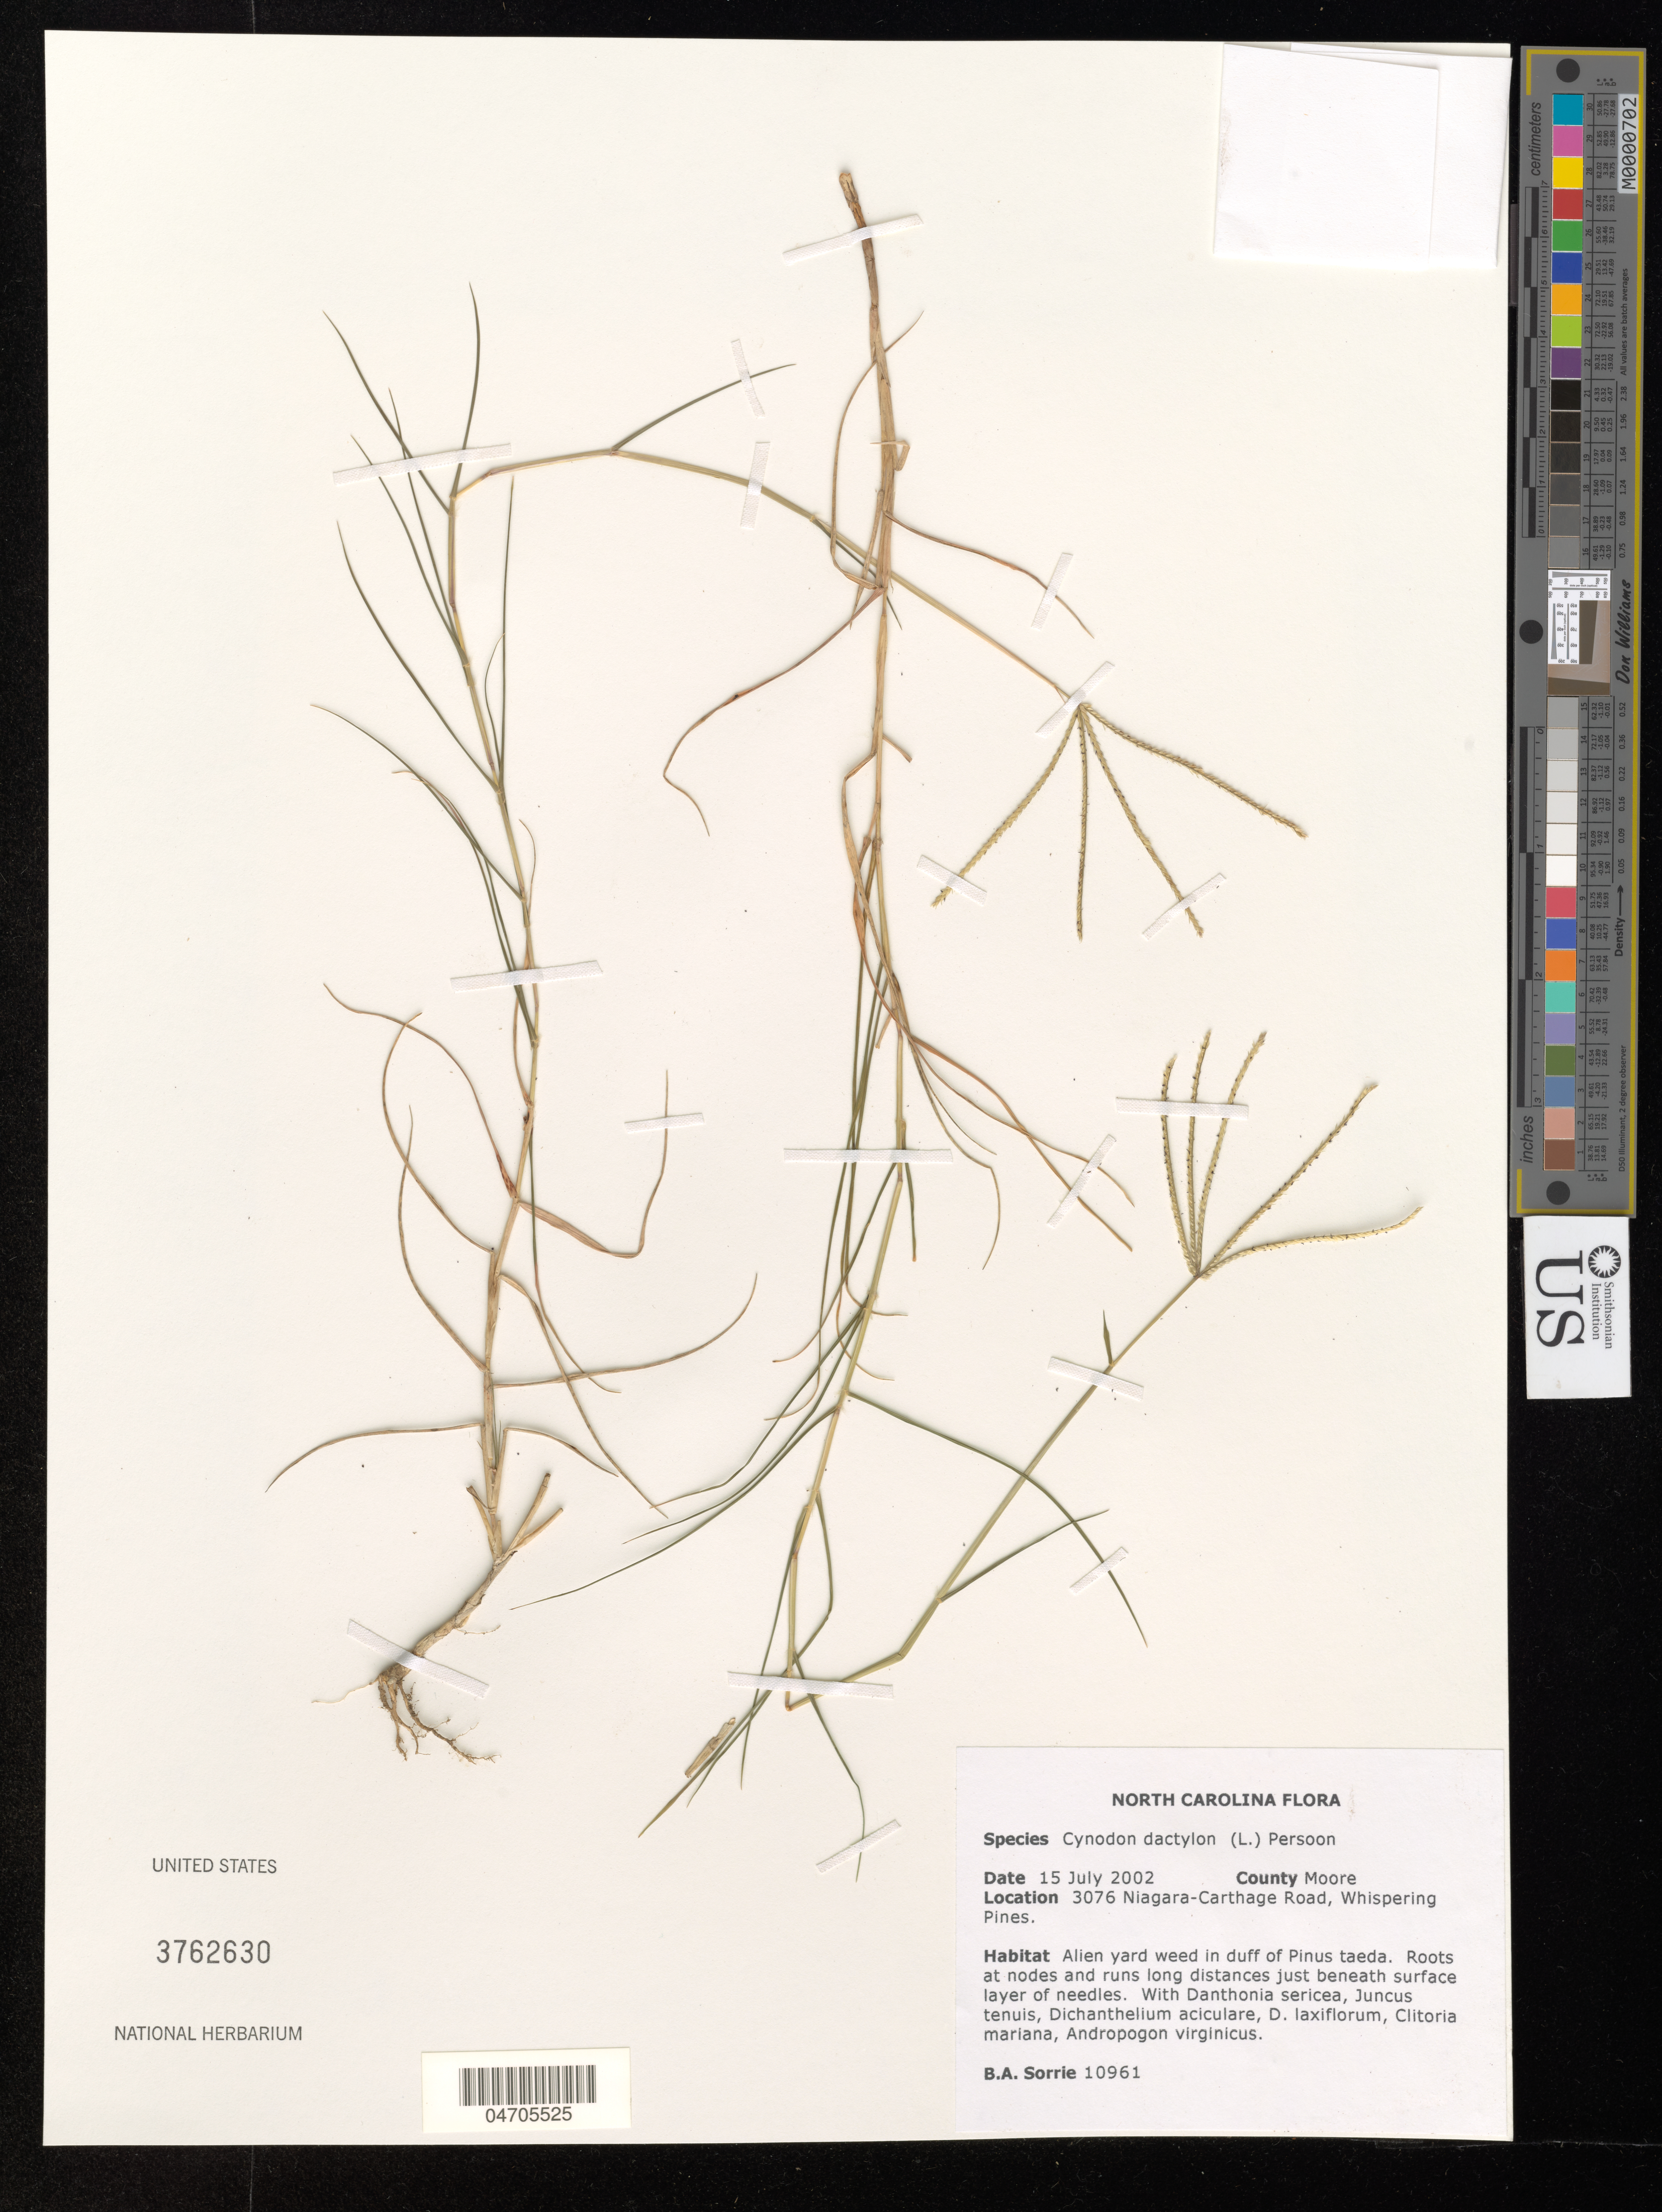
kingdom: Plantae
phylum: Tracheophyta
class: Liliopsida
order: Poales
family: Poaceae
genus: Cynodon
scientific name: Cynodon dactylon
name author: (L.) Pers.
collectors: B. Sorrie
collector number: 10961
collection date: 2002-07-15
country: United States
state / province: North Carolina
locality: County Moore. 3076 Niagara-Carthage Road, Whispering Pines.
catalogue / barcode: US 3762630